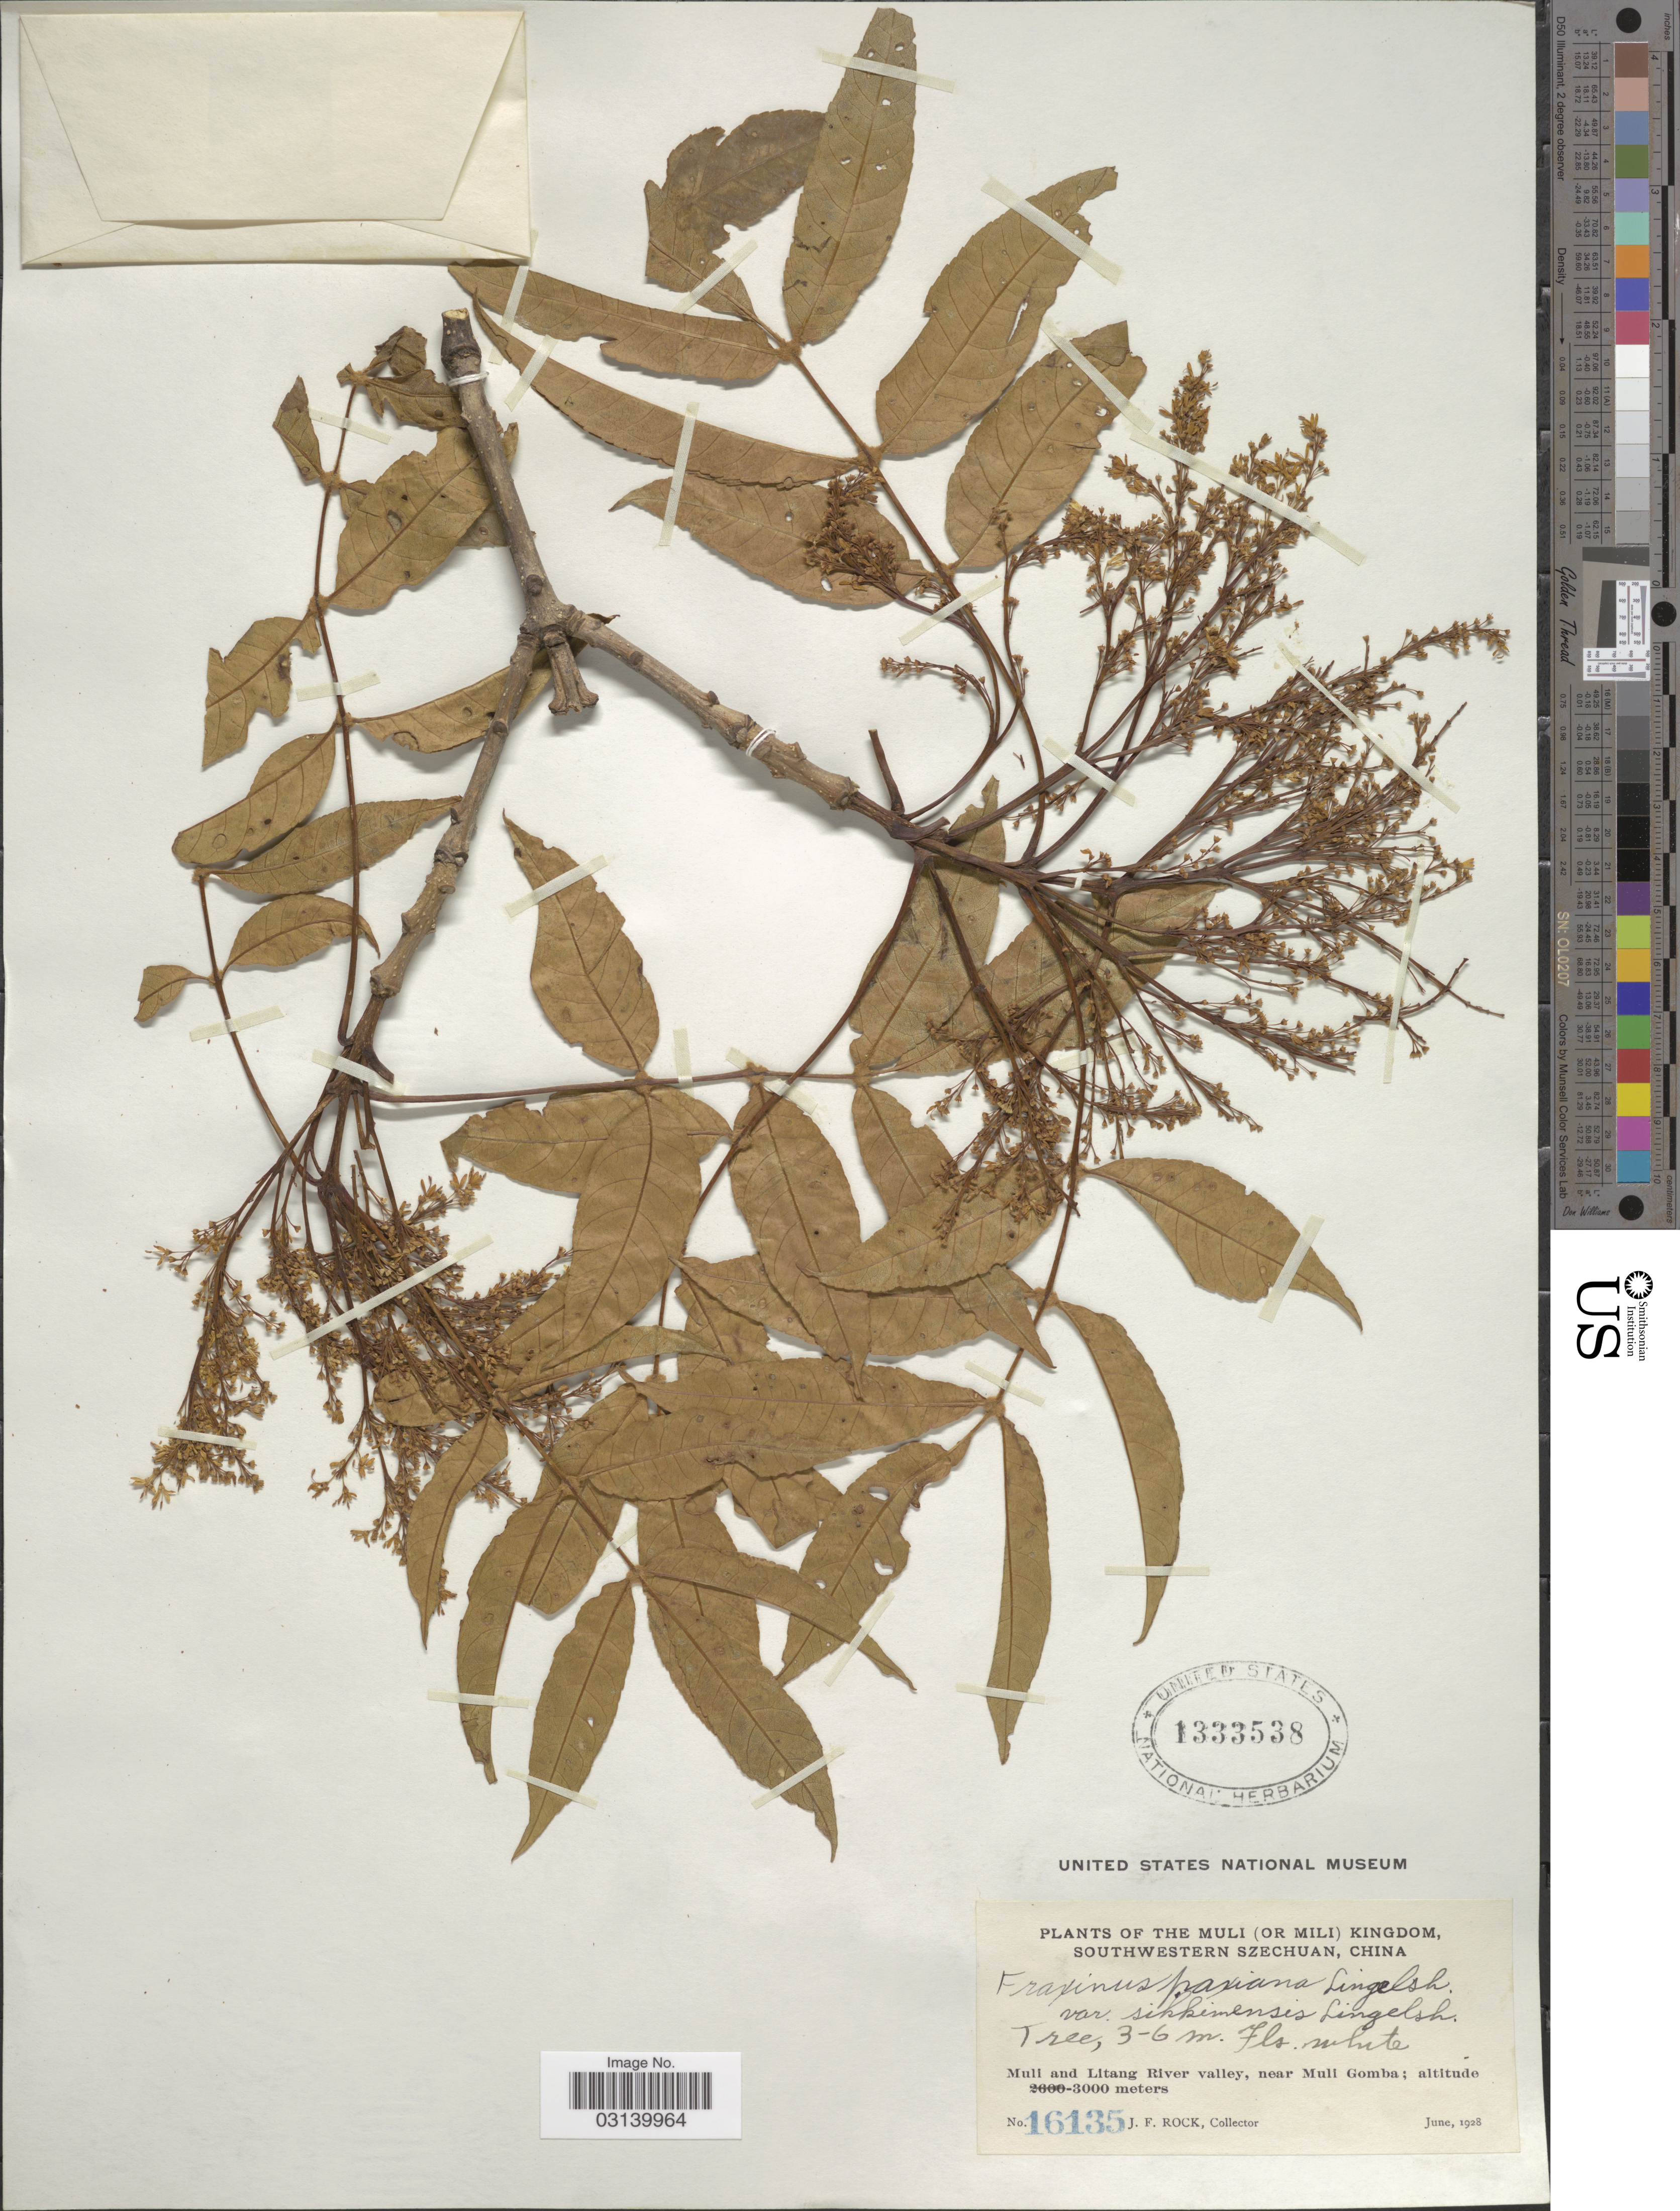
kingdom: Plantae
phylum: Tracheophyta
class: Magnoliopsida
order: Lamiales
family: Oleaceae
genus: Fraxinus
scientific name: Fraxinus paxiana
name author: Lingelsh.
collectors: J. Rock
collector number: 16135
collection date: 1928-06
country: China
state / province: Sichuan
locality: The Muli (or Mili) Kingdom, Southwestern Szechuan. Muli and Litang River valley, near Muli Gomba.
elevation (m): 3000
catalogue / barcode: US 1333538